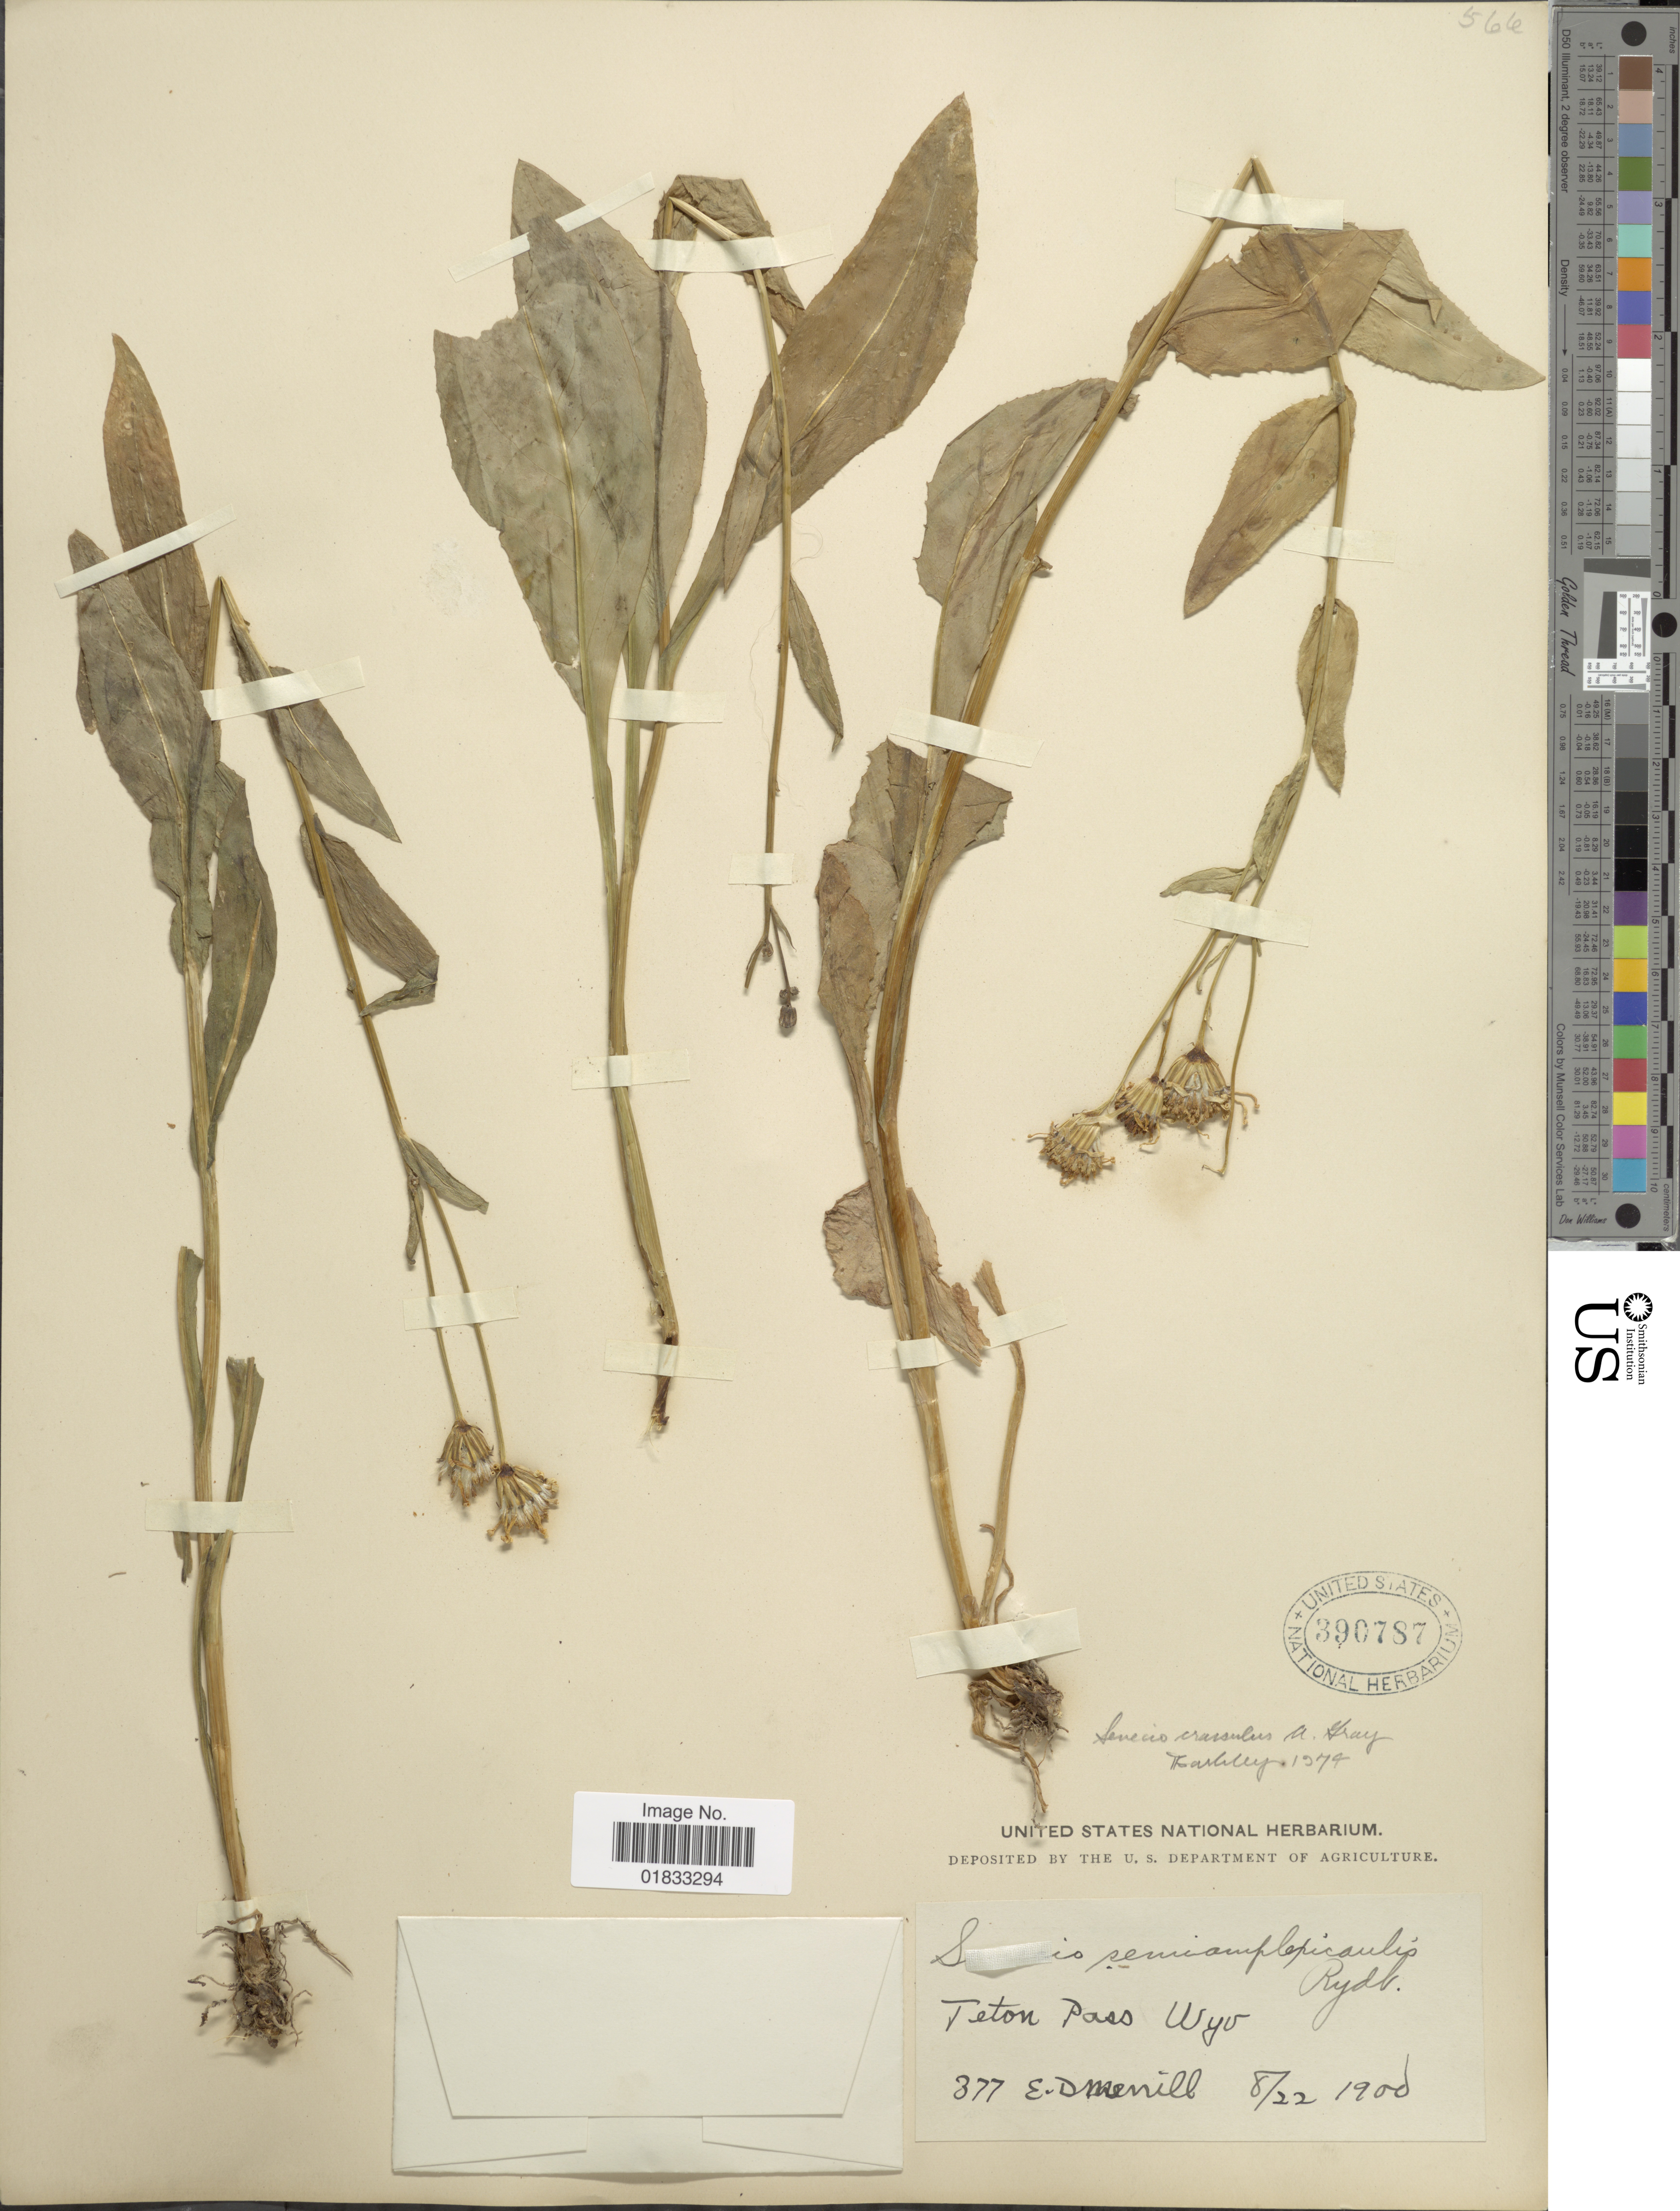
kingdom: Plantae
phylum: Tracheophyta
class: Magnoliopsida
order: Asterales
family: Asteraceae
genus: Senecio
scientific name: Senecio crassulus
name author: A. Gray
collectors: E. D. Merrill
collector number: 377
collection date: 1900-08-22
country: United States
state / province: Wyoming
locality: Tenton Pass, Wyo.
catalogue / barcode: US 390787